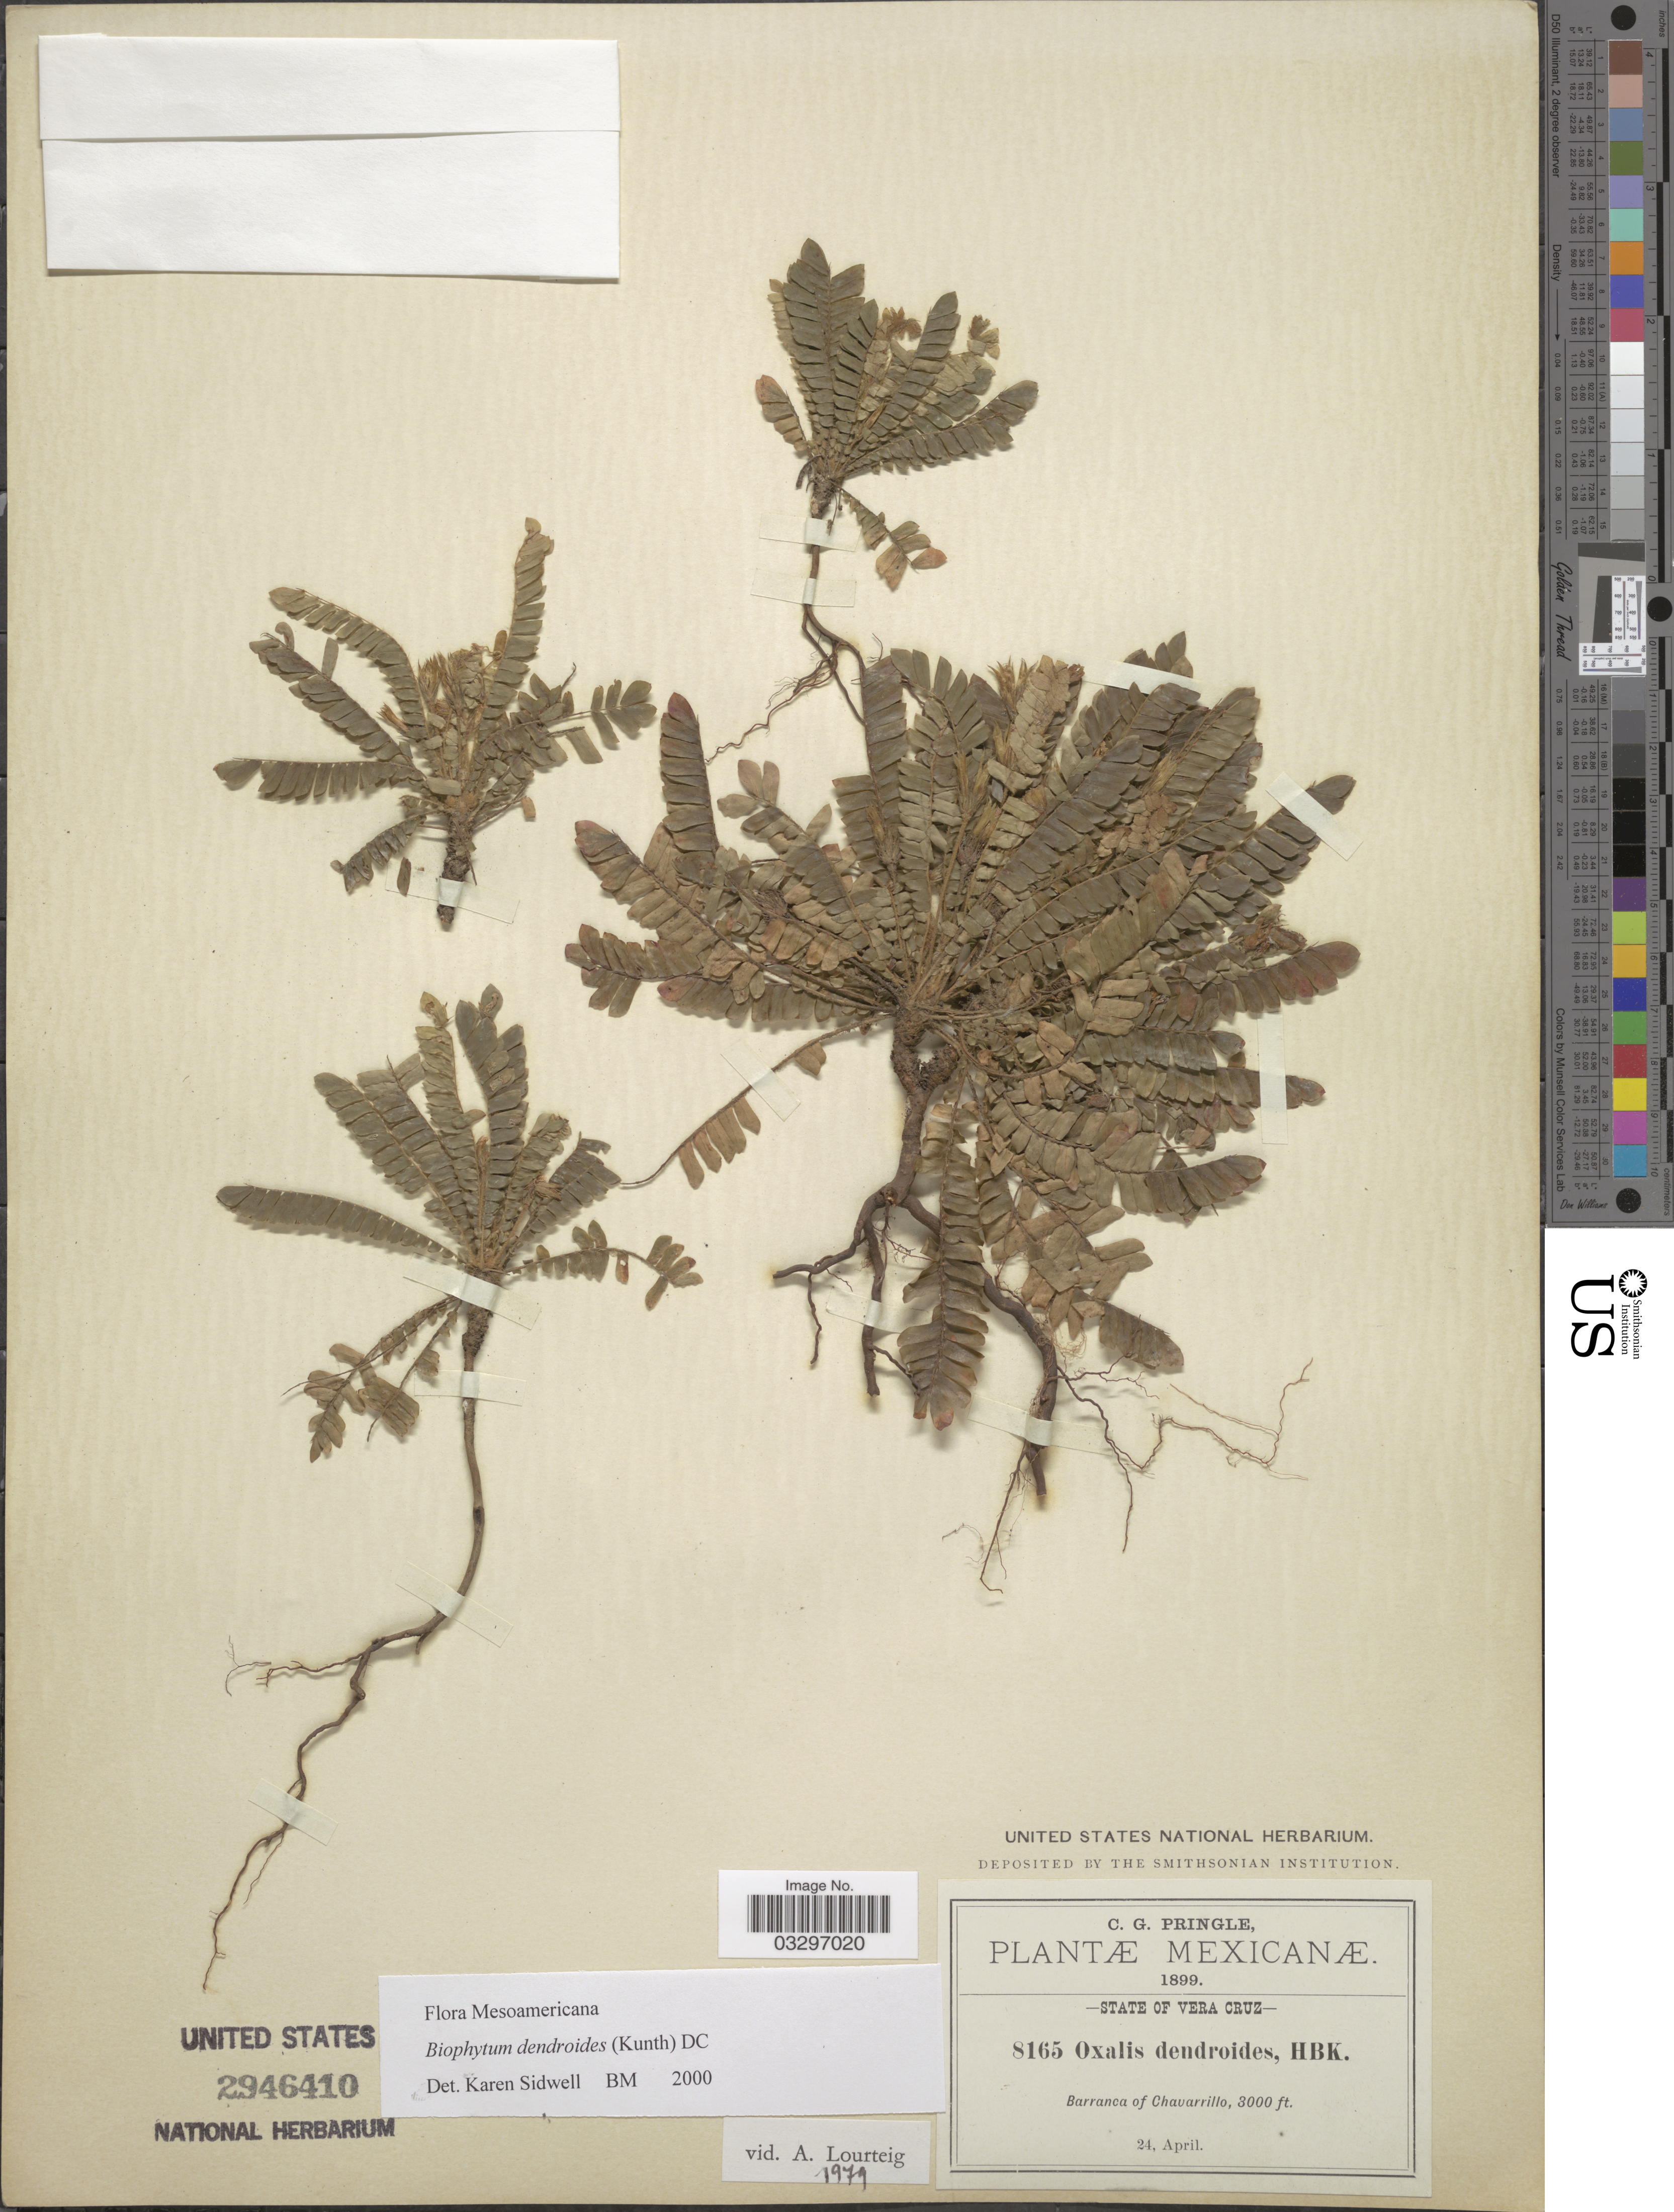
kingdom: Plantae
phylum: Tracheophyta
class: Magnoliopsida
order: Oxalidales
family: Oxalidaceae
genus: Biophytum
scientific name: Biophytum dendroides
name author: (Kunth) DC.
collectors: C. G. Pringle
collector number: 8165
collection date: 1899-04-24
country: Mexico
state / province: Veracruz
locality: State of Vera Cruz, Barranca of Chavarrillo.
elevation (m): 914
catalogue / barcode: US 2946410